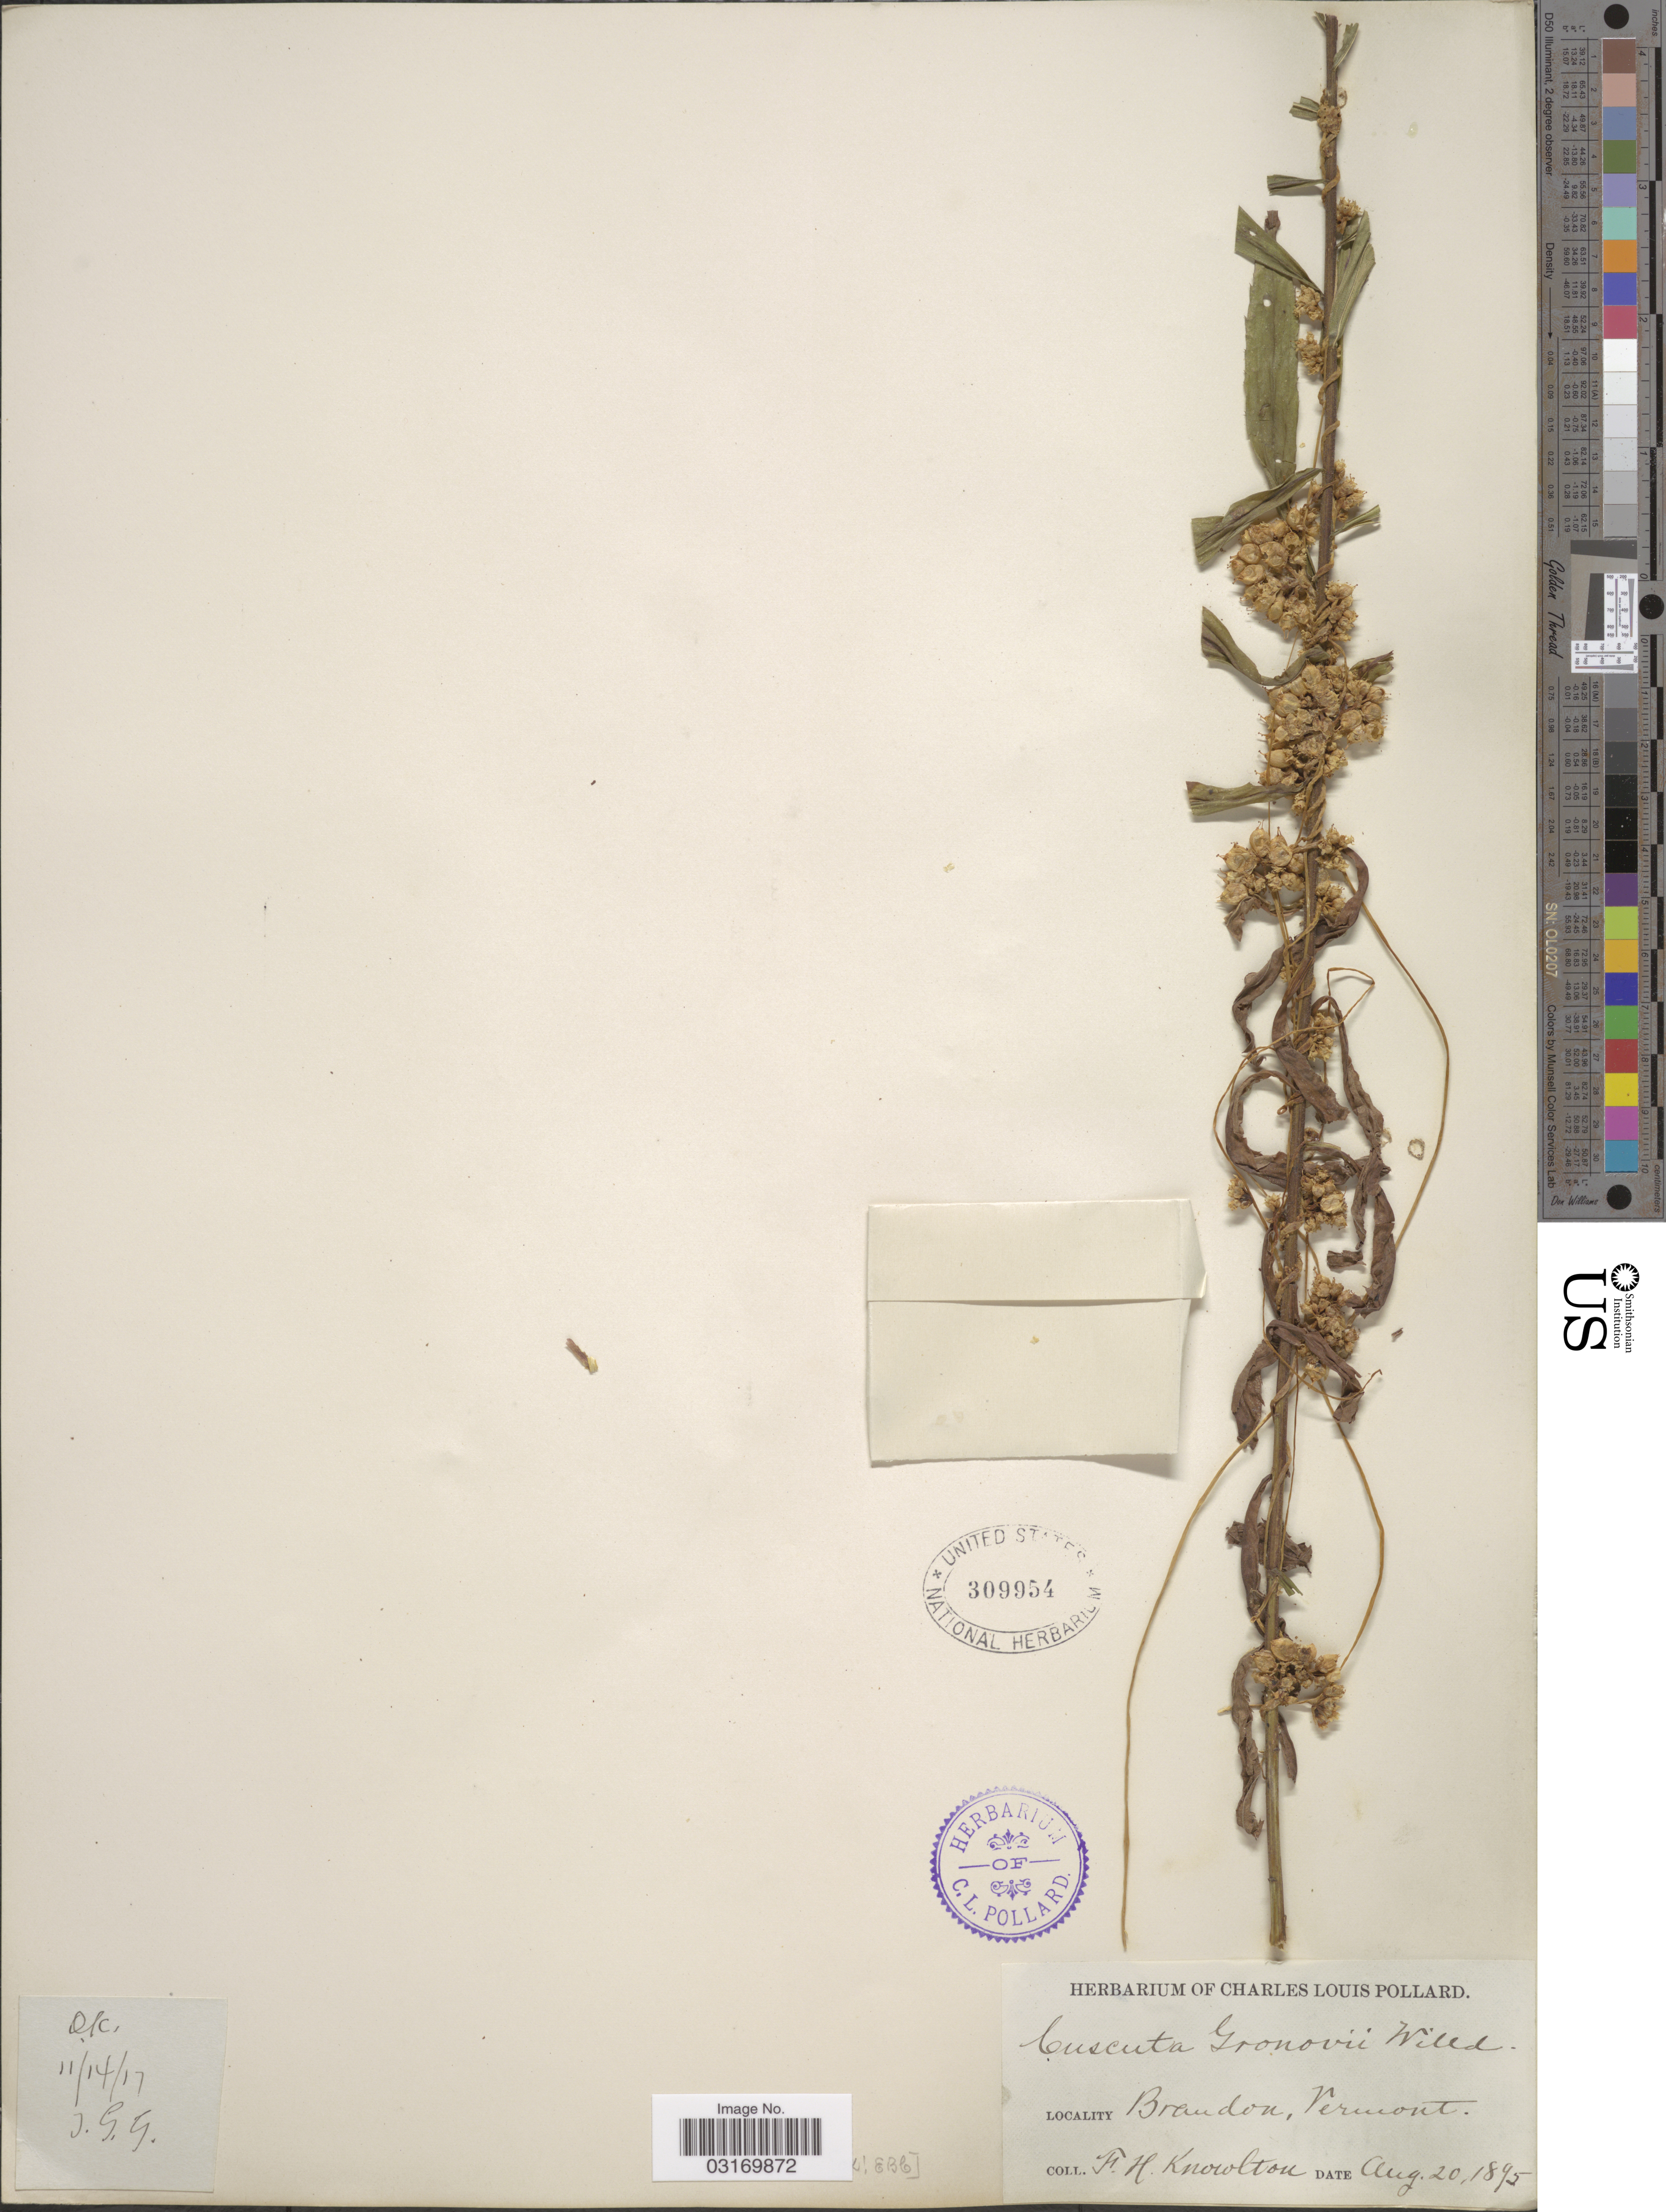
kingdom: Plantae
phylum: Tracheophyta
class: Magnoliopsida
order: Solanales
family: Convolvulaceae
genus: Cuscuta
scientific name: Cuscuta gronovii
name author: Willd. ex Schult.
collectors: F. H. Knowlton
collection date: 1895-08-20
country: United States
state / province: Vermont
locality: Brandon.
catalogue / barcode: US 309954